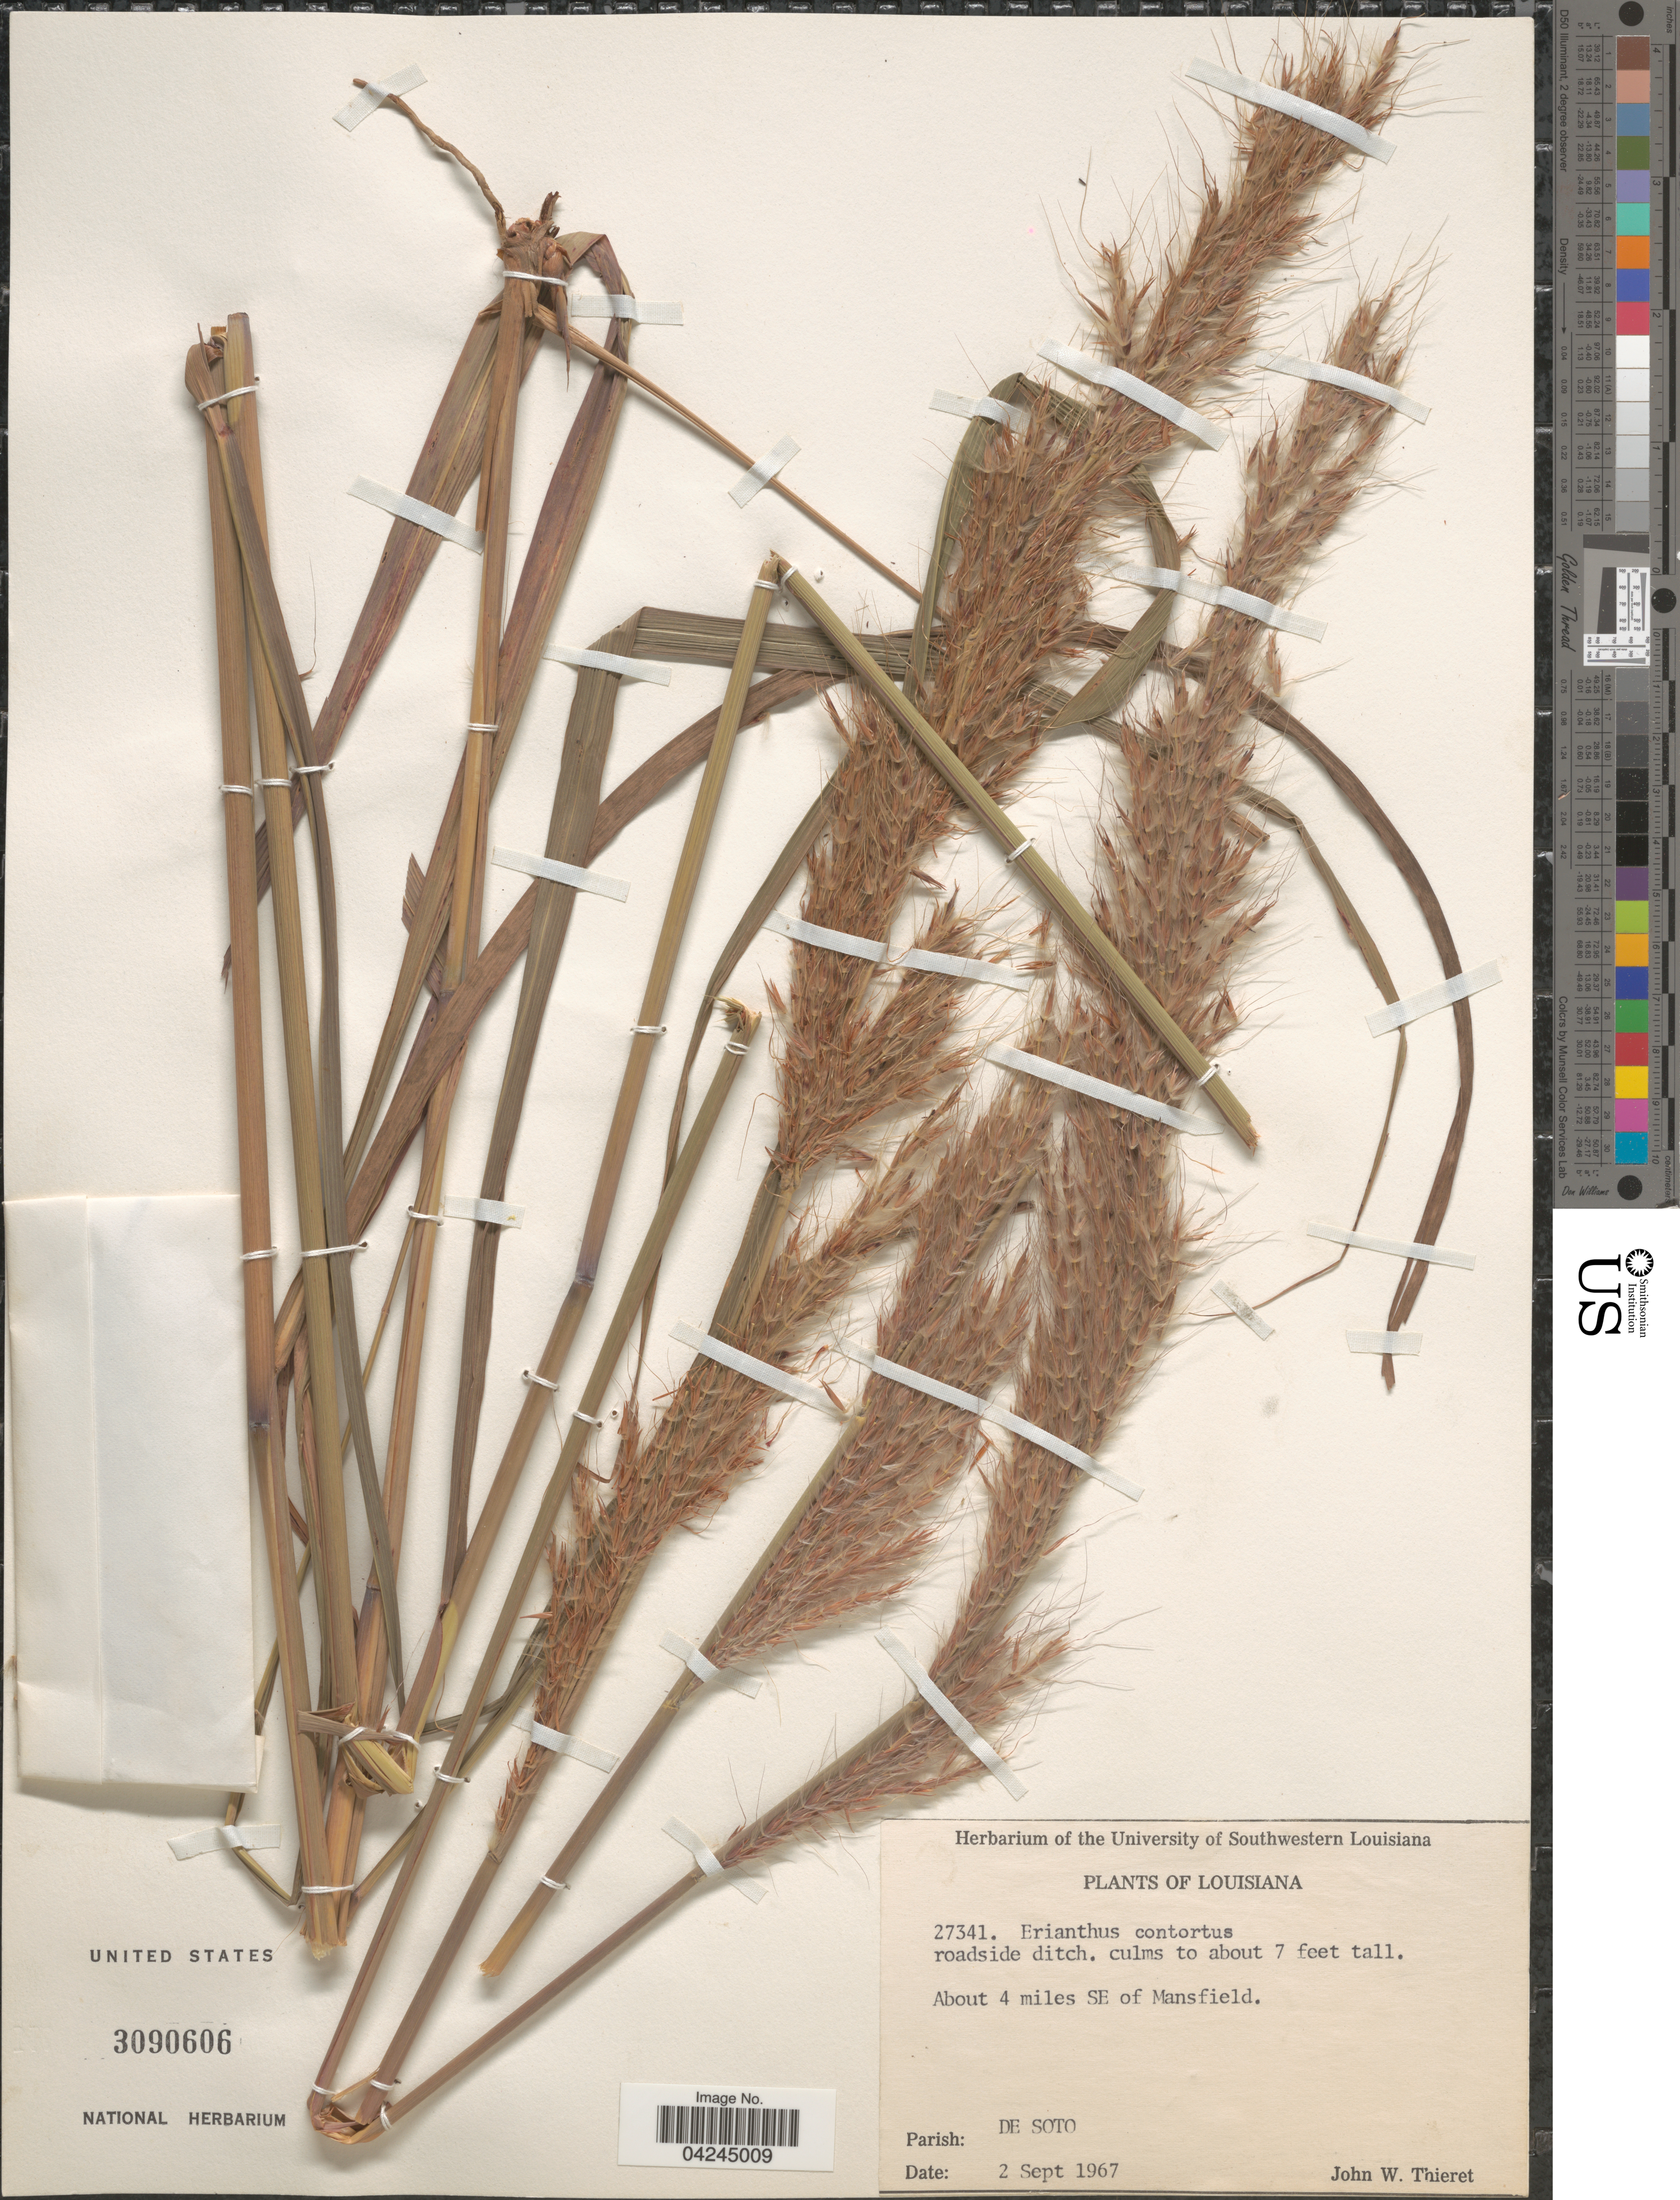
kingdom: Plantae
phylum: Tracheophyta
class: Liliopsida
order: Poales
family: Poaceae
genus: Erianthus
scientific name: Erianthus brevibarbis var. contortus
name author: (Elliott) D.B. Ward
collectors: J. W. Thieret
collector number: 27341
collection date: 1967-09-02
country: United States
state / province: Louisiana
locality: About 4 miles SE of Mansfield. Parish: De Soto.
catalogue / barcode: US 3090606